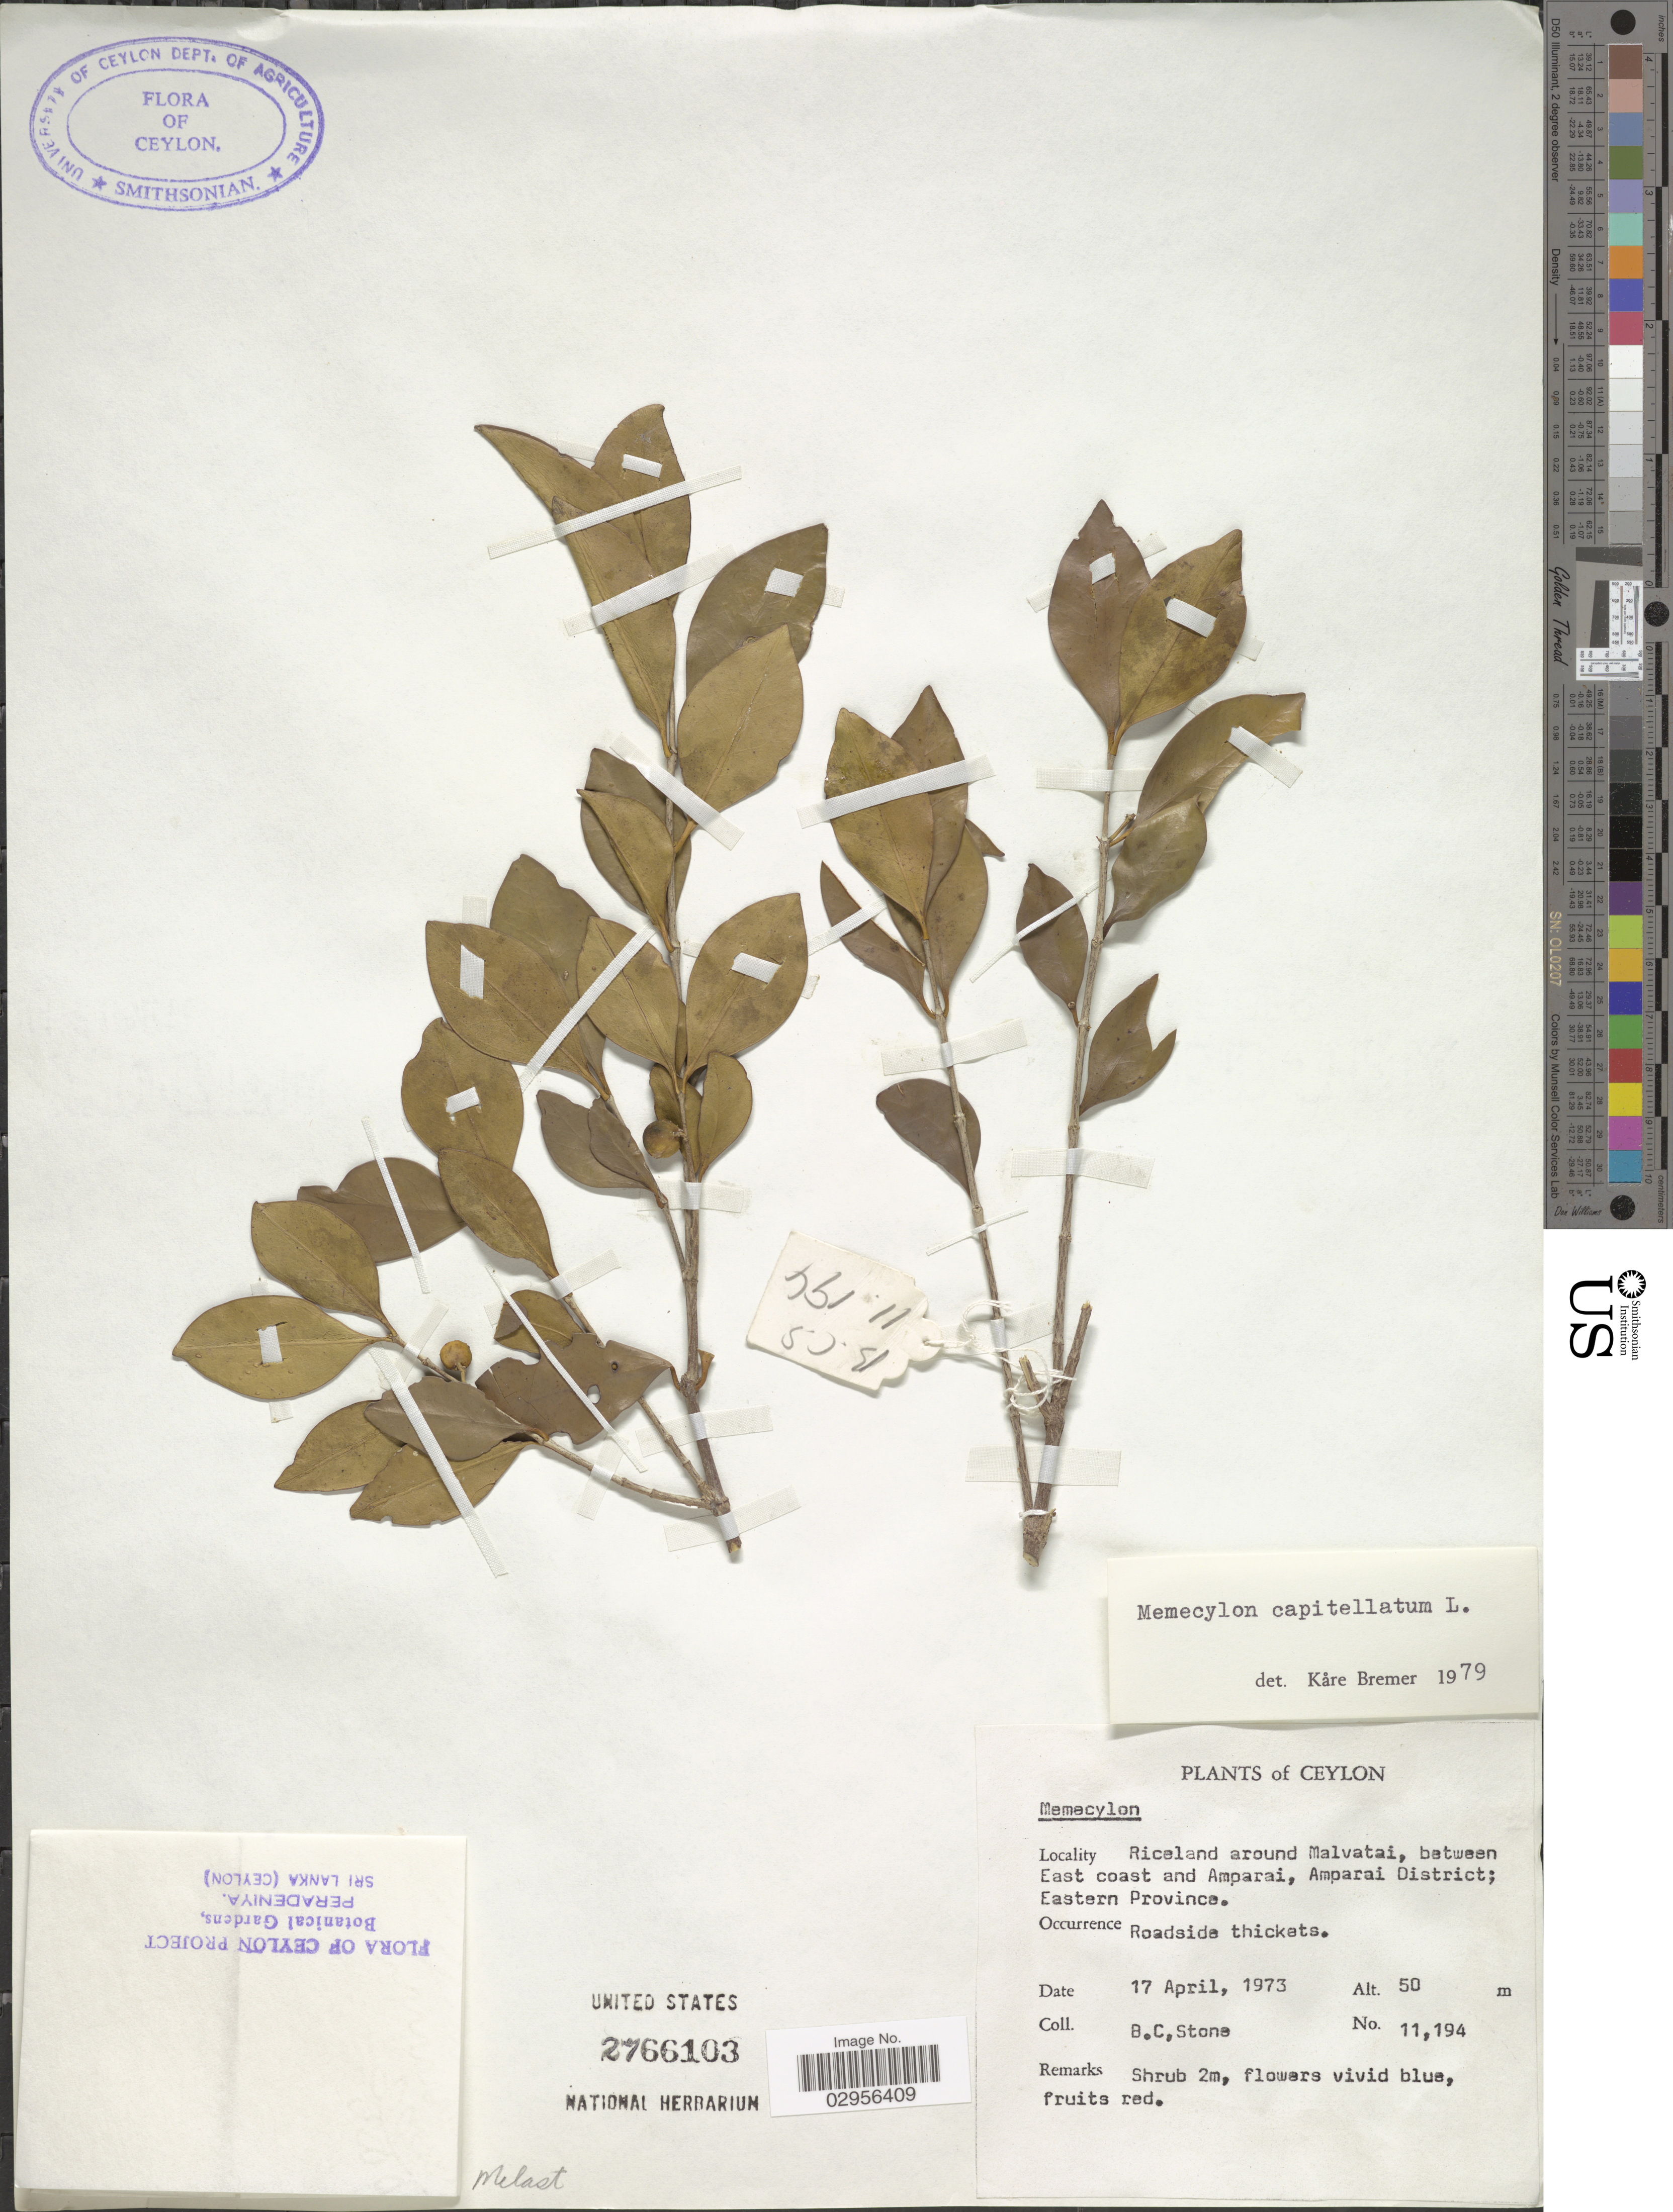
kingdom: Plantae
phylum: Tracheophyta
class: Magnoliopsida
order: Myrtales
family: Melastomataceae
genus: Memecylon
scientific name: Memecylon capitellatum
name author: L.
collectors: B. C. Stone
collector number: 11194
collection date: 1973-04-17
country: Sri Lanka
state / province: Eastern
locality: Ceylon. Riceland around Malvatai, between East coast and Amparai, Amparai District.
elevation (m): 50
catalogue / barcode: US 2766103